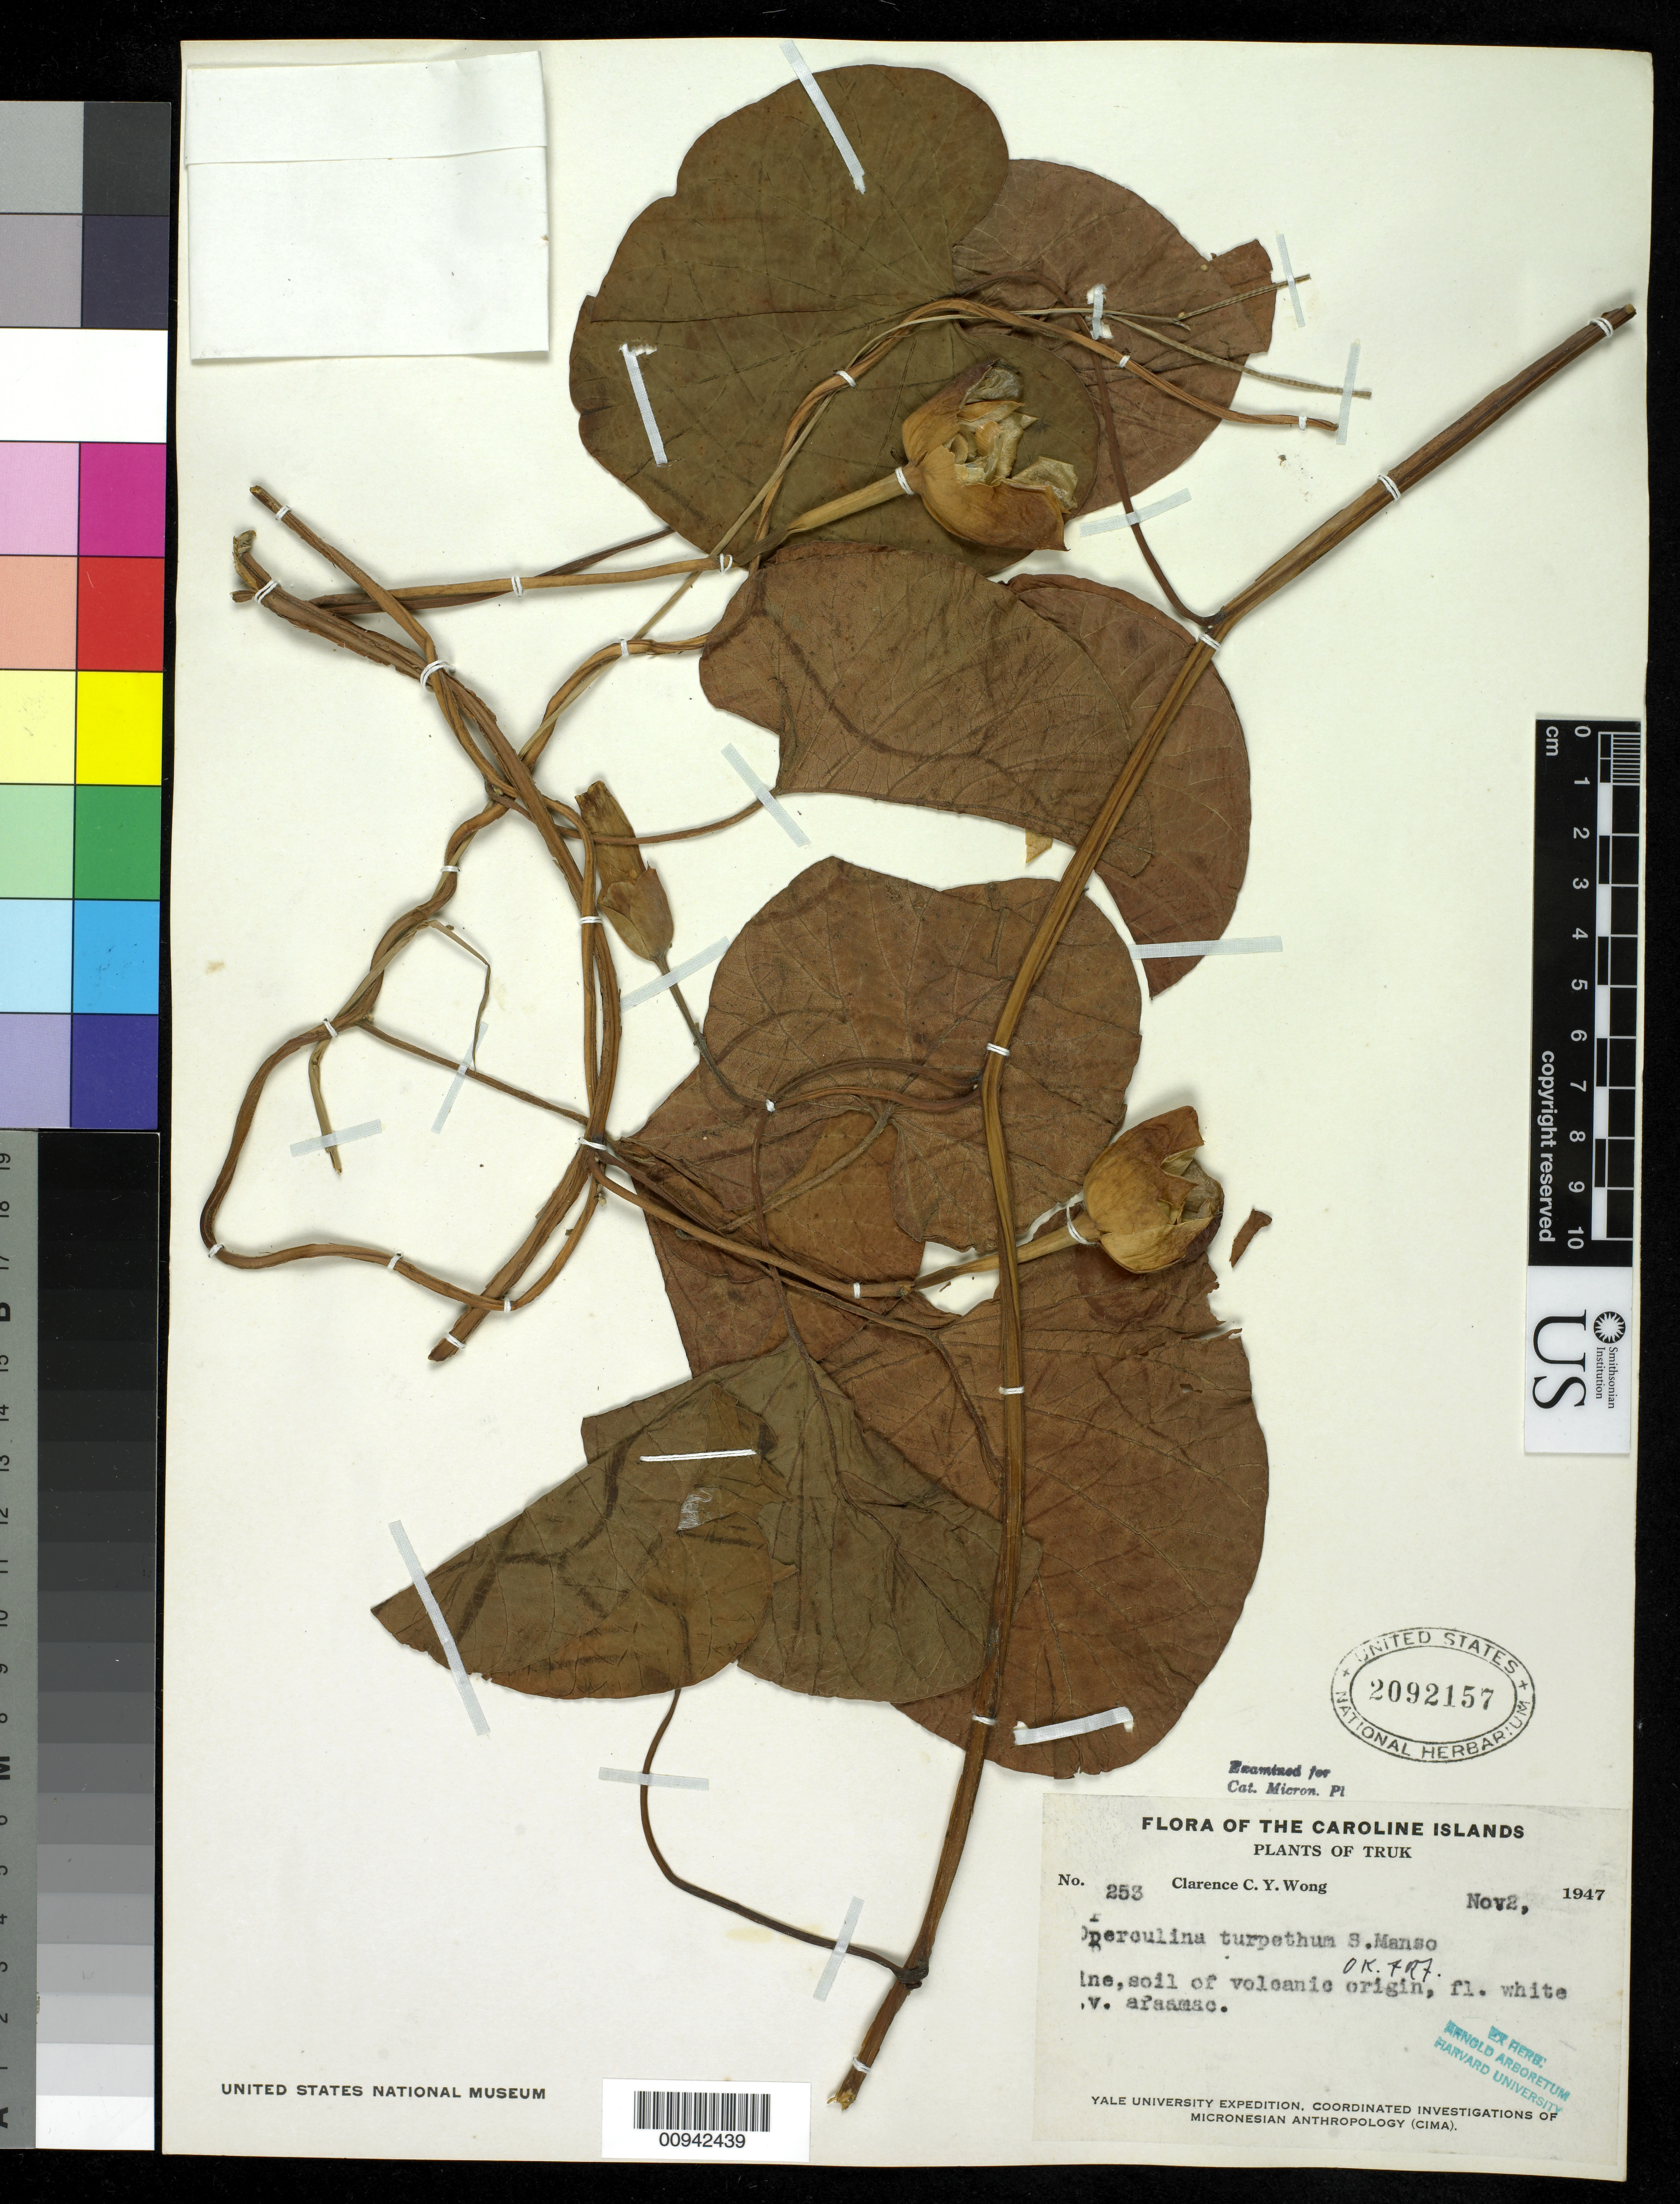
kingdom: Plantae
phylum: Tracheophyta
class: Magnoliopsida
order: Solanales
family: Convolvulaceae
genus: Operculina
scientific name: Operculina turpethum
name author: (L.) Silva Manso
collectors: C. Wong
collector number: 253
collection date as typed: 02 Nov 1947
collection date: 1947-11-02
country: Micronesia, Federated States of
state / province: Truk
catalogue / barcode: US 2092157